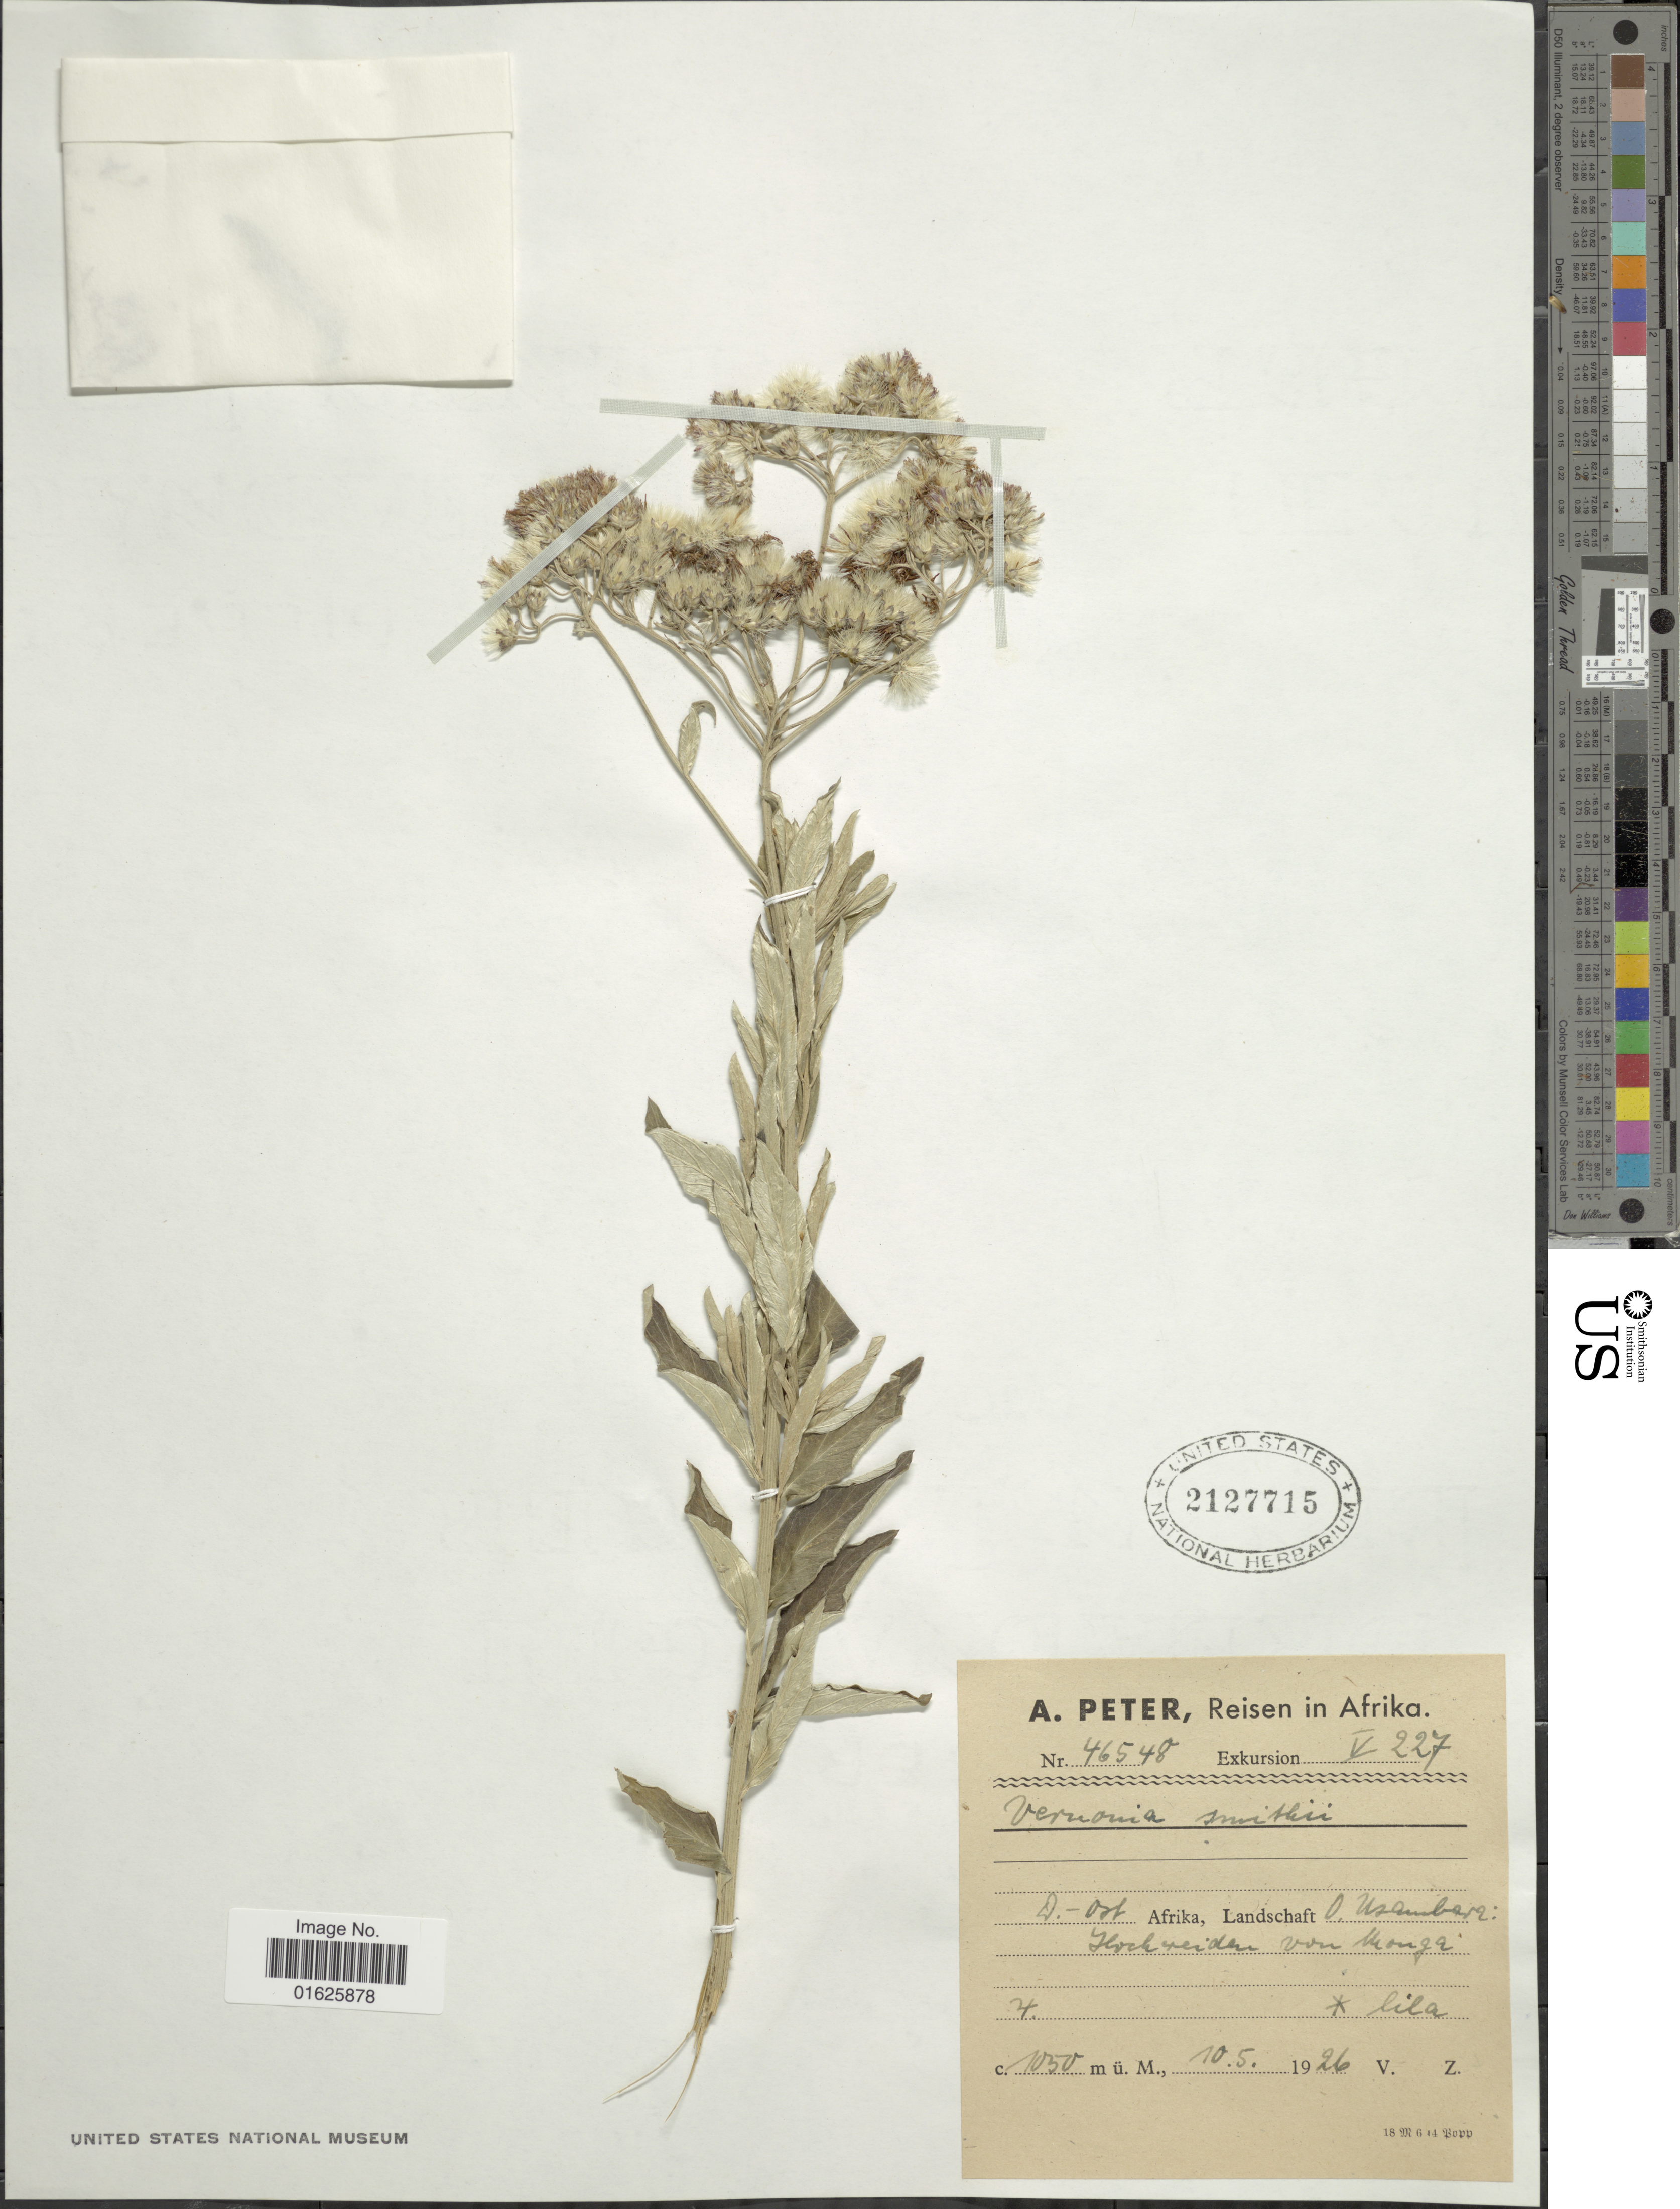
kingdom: Plantae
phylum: Tracheophyta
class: Magnoliopsida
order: Asterales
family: Asteraceae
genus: Hilliardiella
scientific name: Hilliardiella smithiana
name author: (Less.) H. Rob.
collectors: A. Peter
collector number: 46548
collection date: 1926-05-10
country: Tanzania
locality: O. Usambara: Monga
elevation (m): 1050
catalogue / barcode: US 2127715